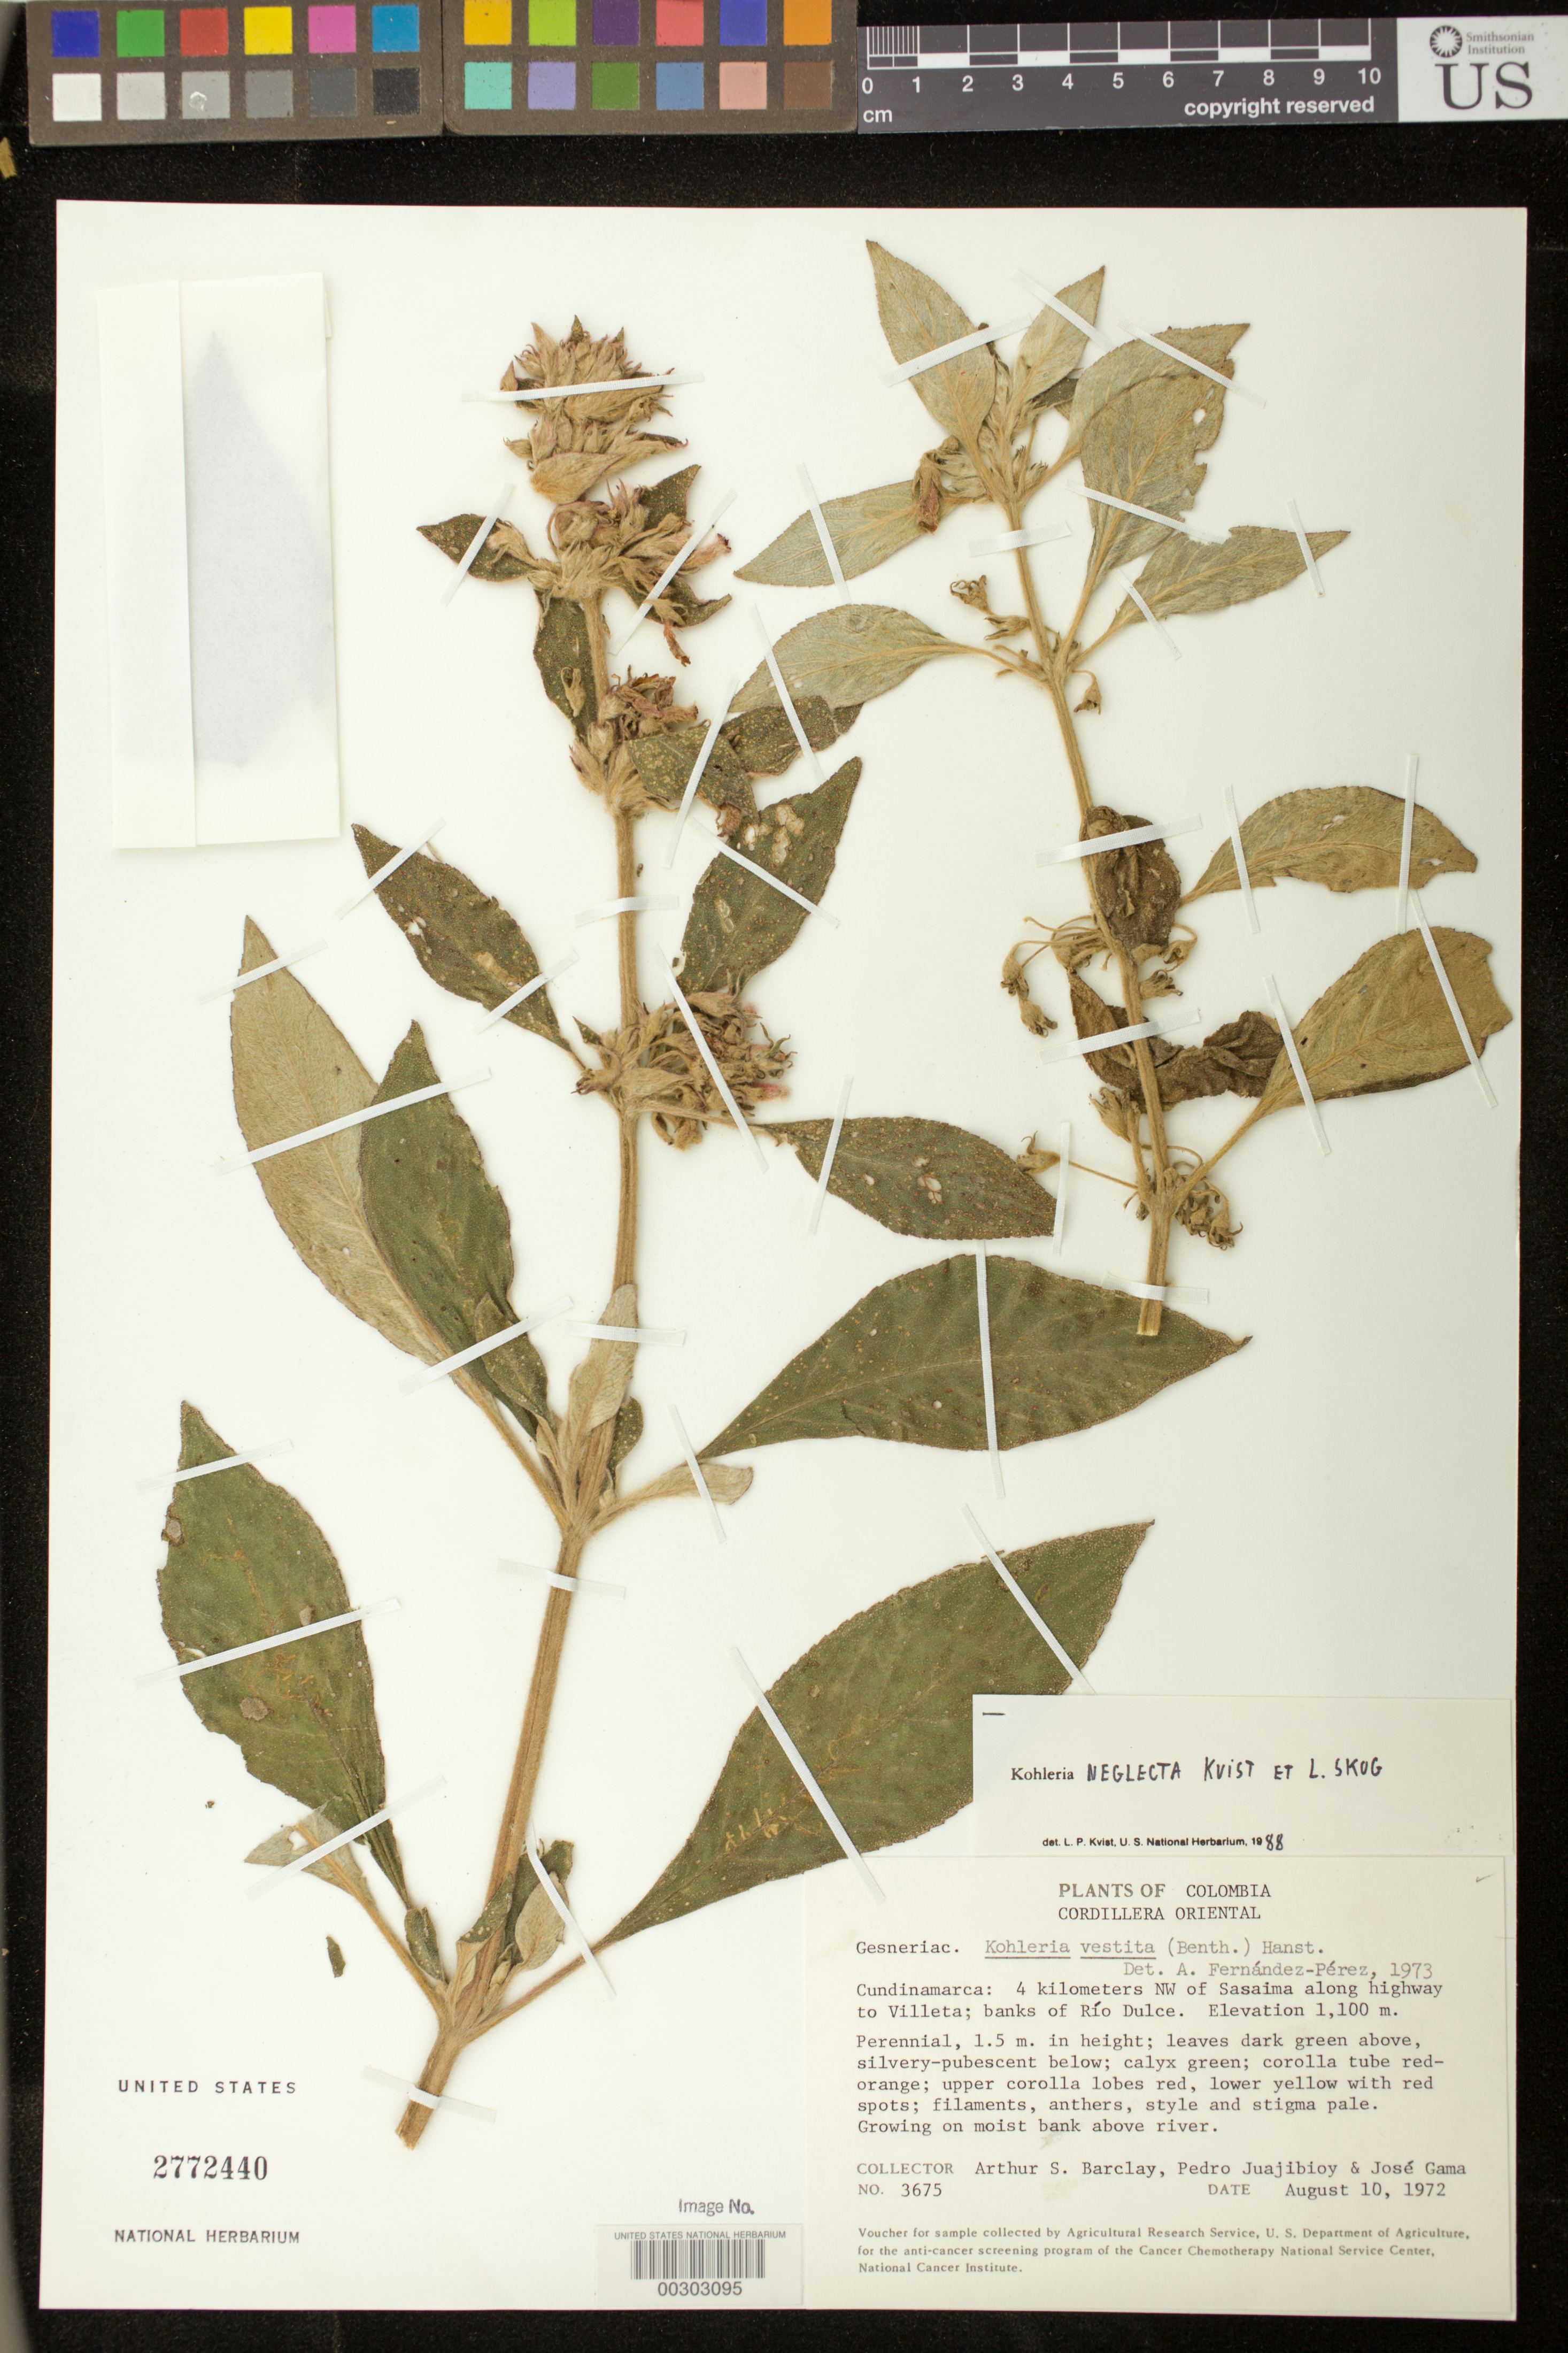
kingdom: Plantae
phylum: Tracheophyta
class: Magnoliopsida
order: Lamiales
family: Gesneriaceae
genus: Kohleria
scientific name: Kohleria neglecta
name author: L.P. Kvist & L.E. Skog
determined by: Skog, Laurence E.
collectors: A. S. Barclay, P. Juajibioy & J. Gama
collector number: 3675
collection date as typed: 10 Aug 1972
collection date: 1972-08-10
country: Colombia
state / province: Cundinamarca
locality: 4 km NW of Sasaima along highway to Villeta, banks of Rio Dulce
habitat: Growing on moist bank above river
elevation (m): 1100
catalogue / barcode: US 2772440